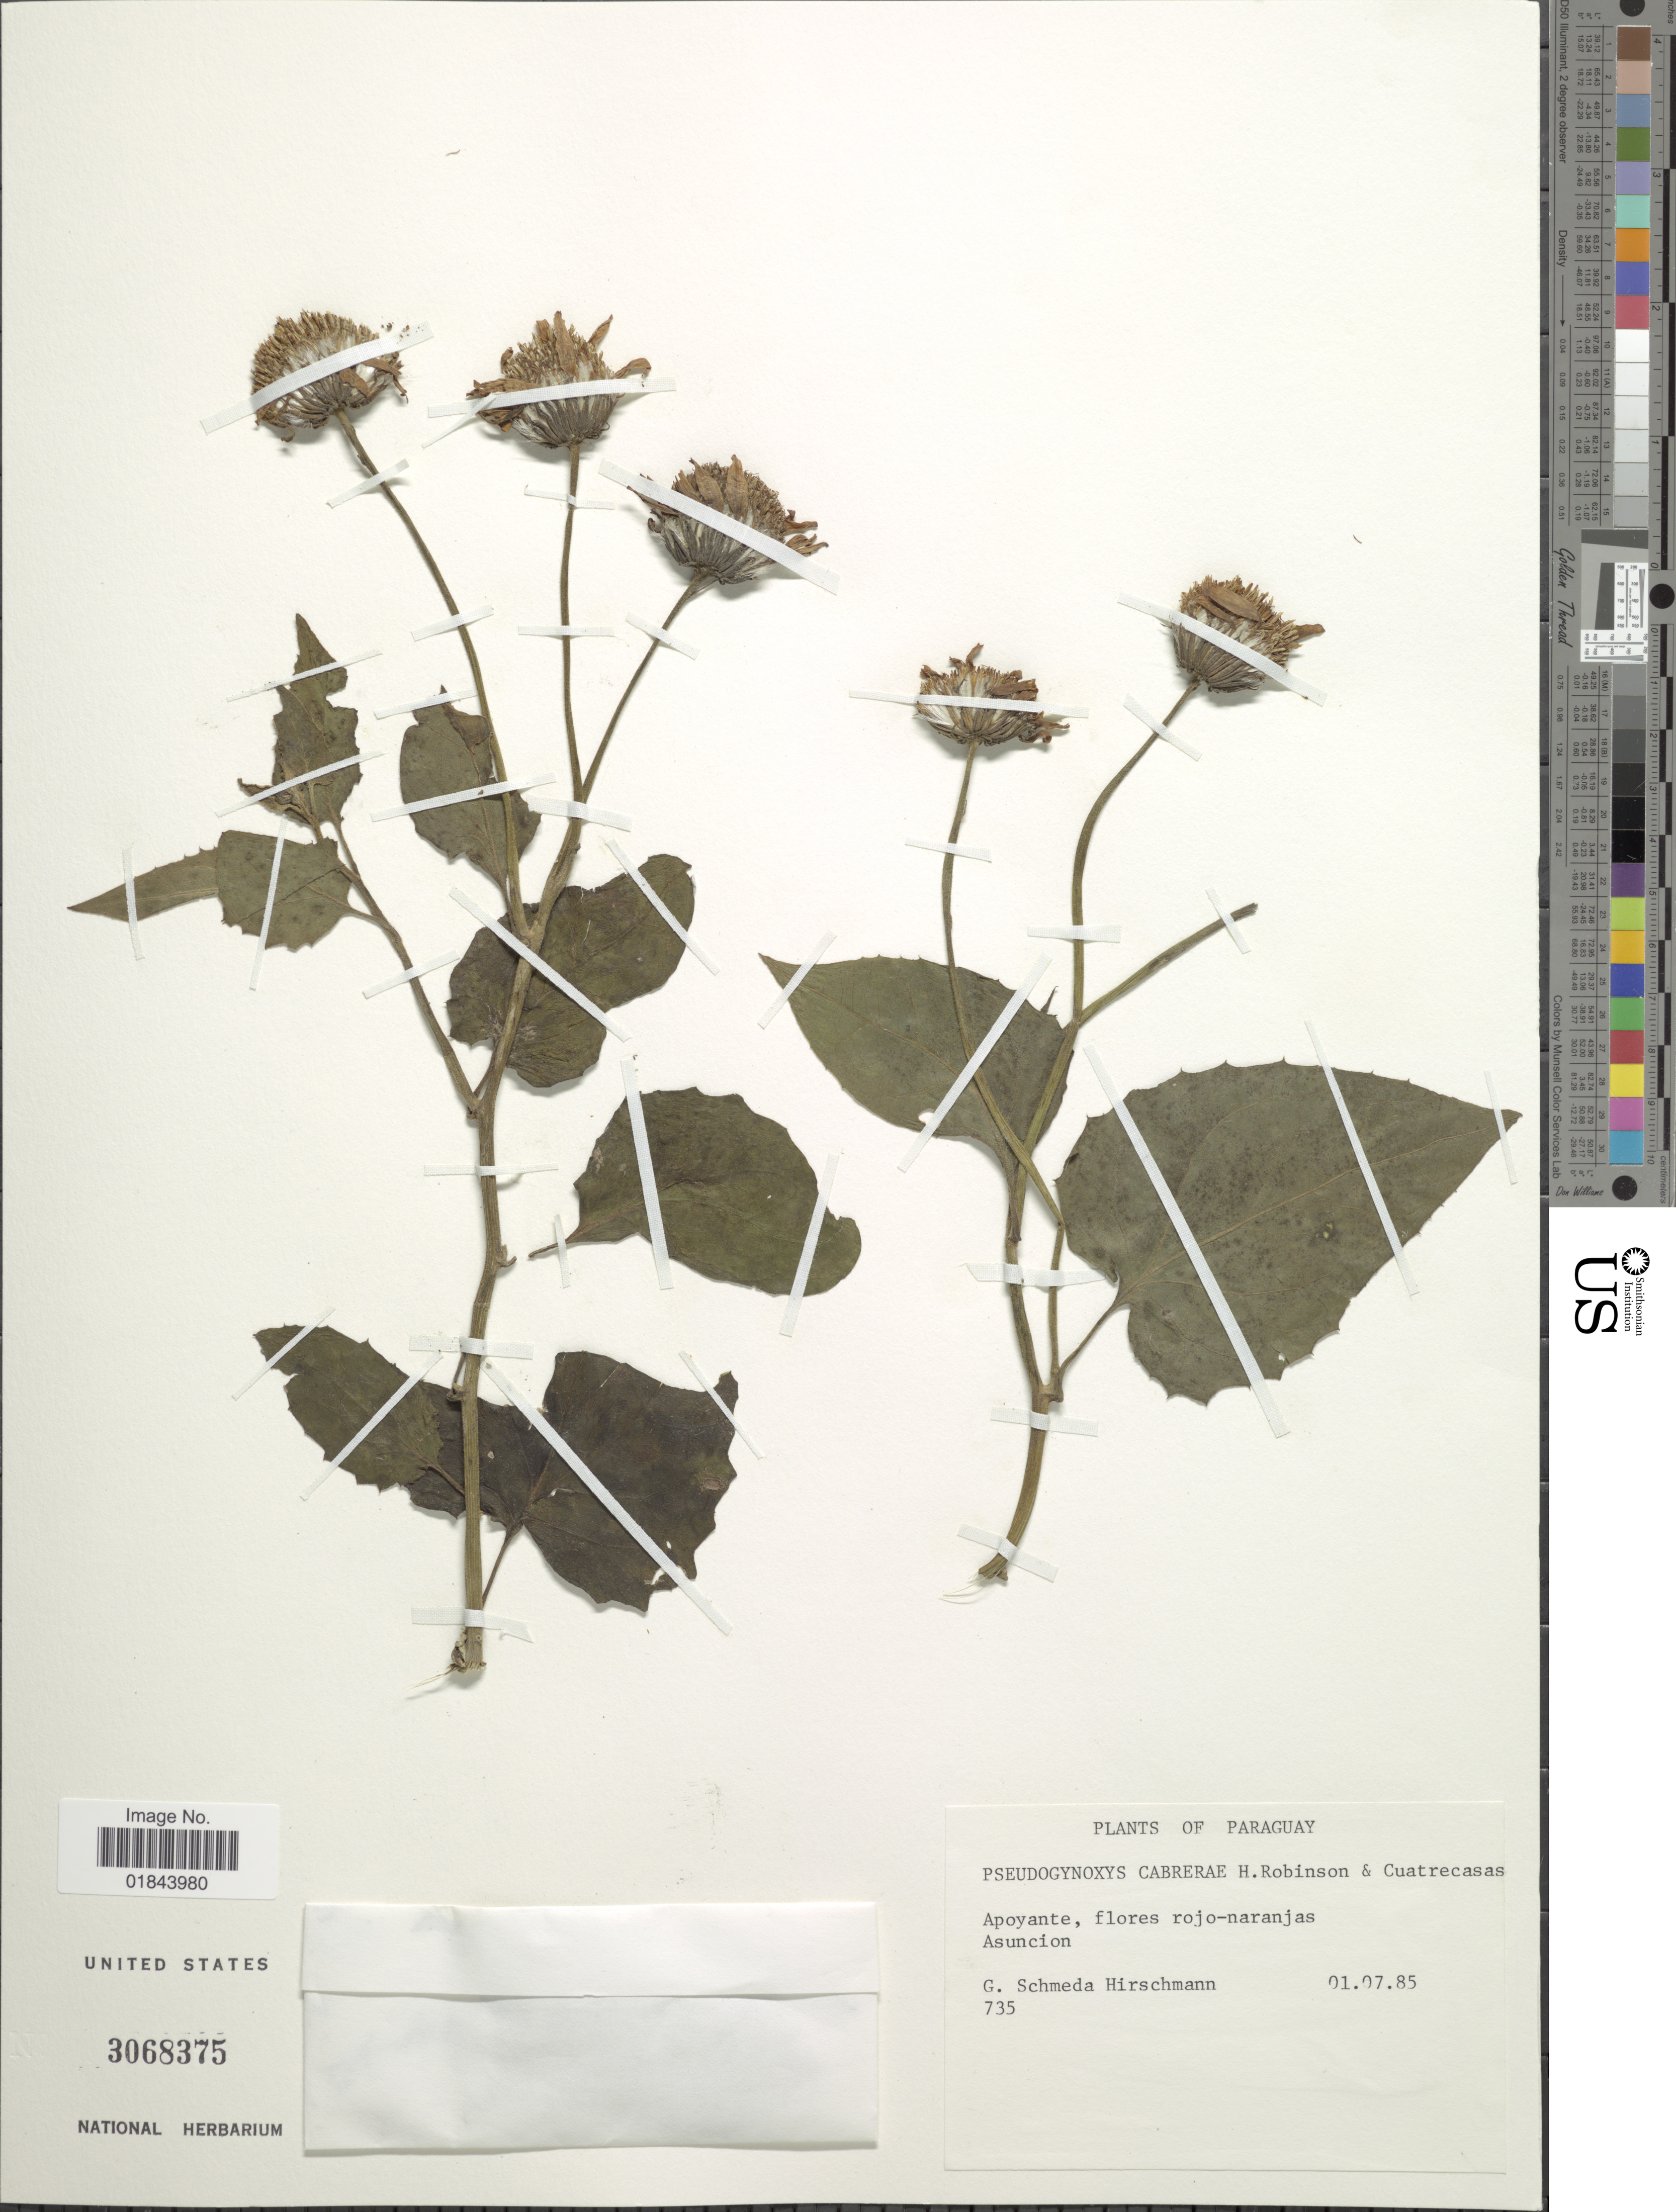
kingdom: Plantae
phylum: Tracheophyta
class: Magnoliopsida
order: Asterales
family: Asteraceae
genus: Pseudogynoxys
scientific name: Pseudogynoxys cabrerae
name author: H. Rob. & Cuatrec.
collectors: G. Hirschmann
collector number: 735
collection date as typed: Transcribed d/m/y: 1/7/85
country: Paraguay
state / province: Asuncion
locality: Apoyante, florest rojo-naranjas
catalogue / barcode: US 3068375